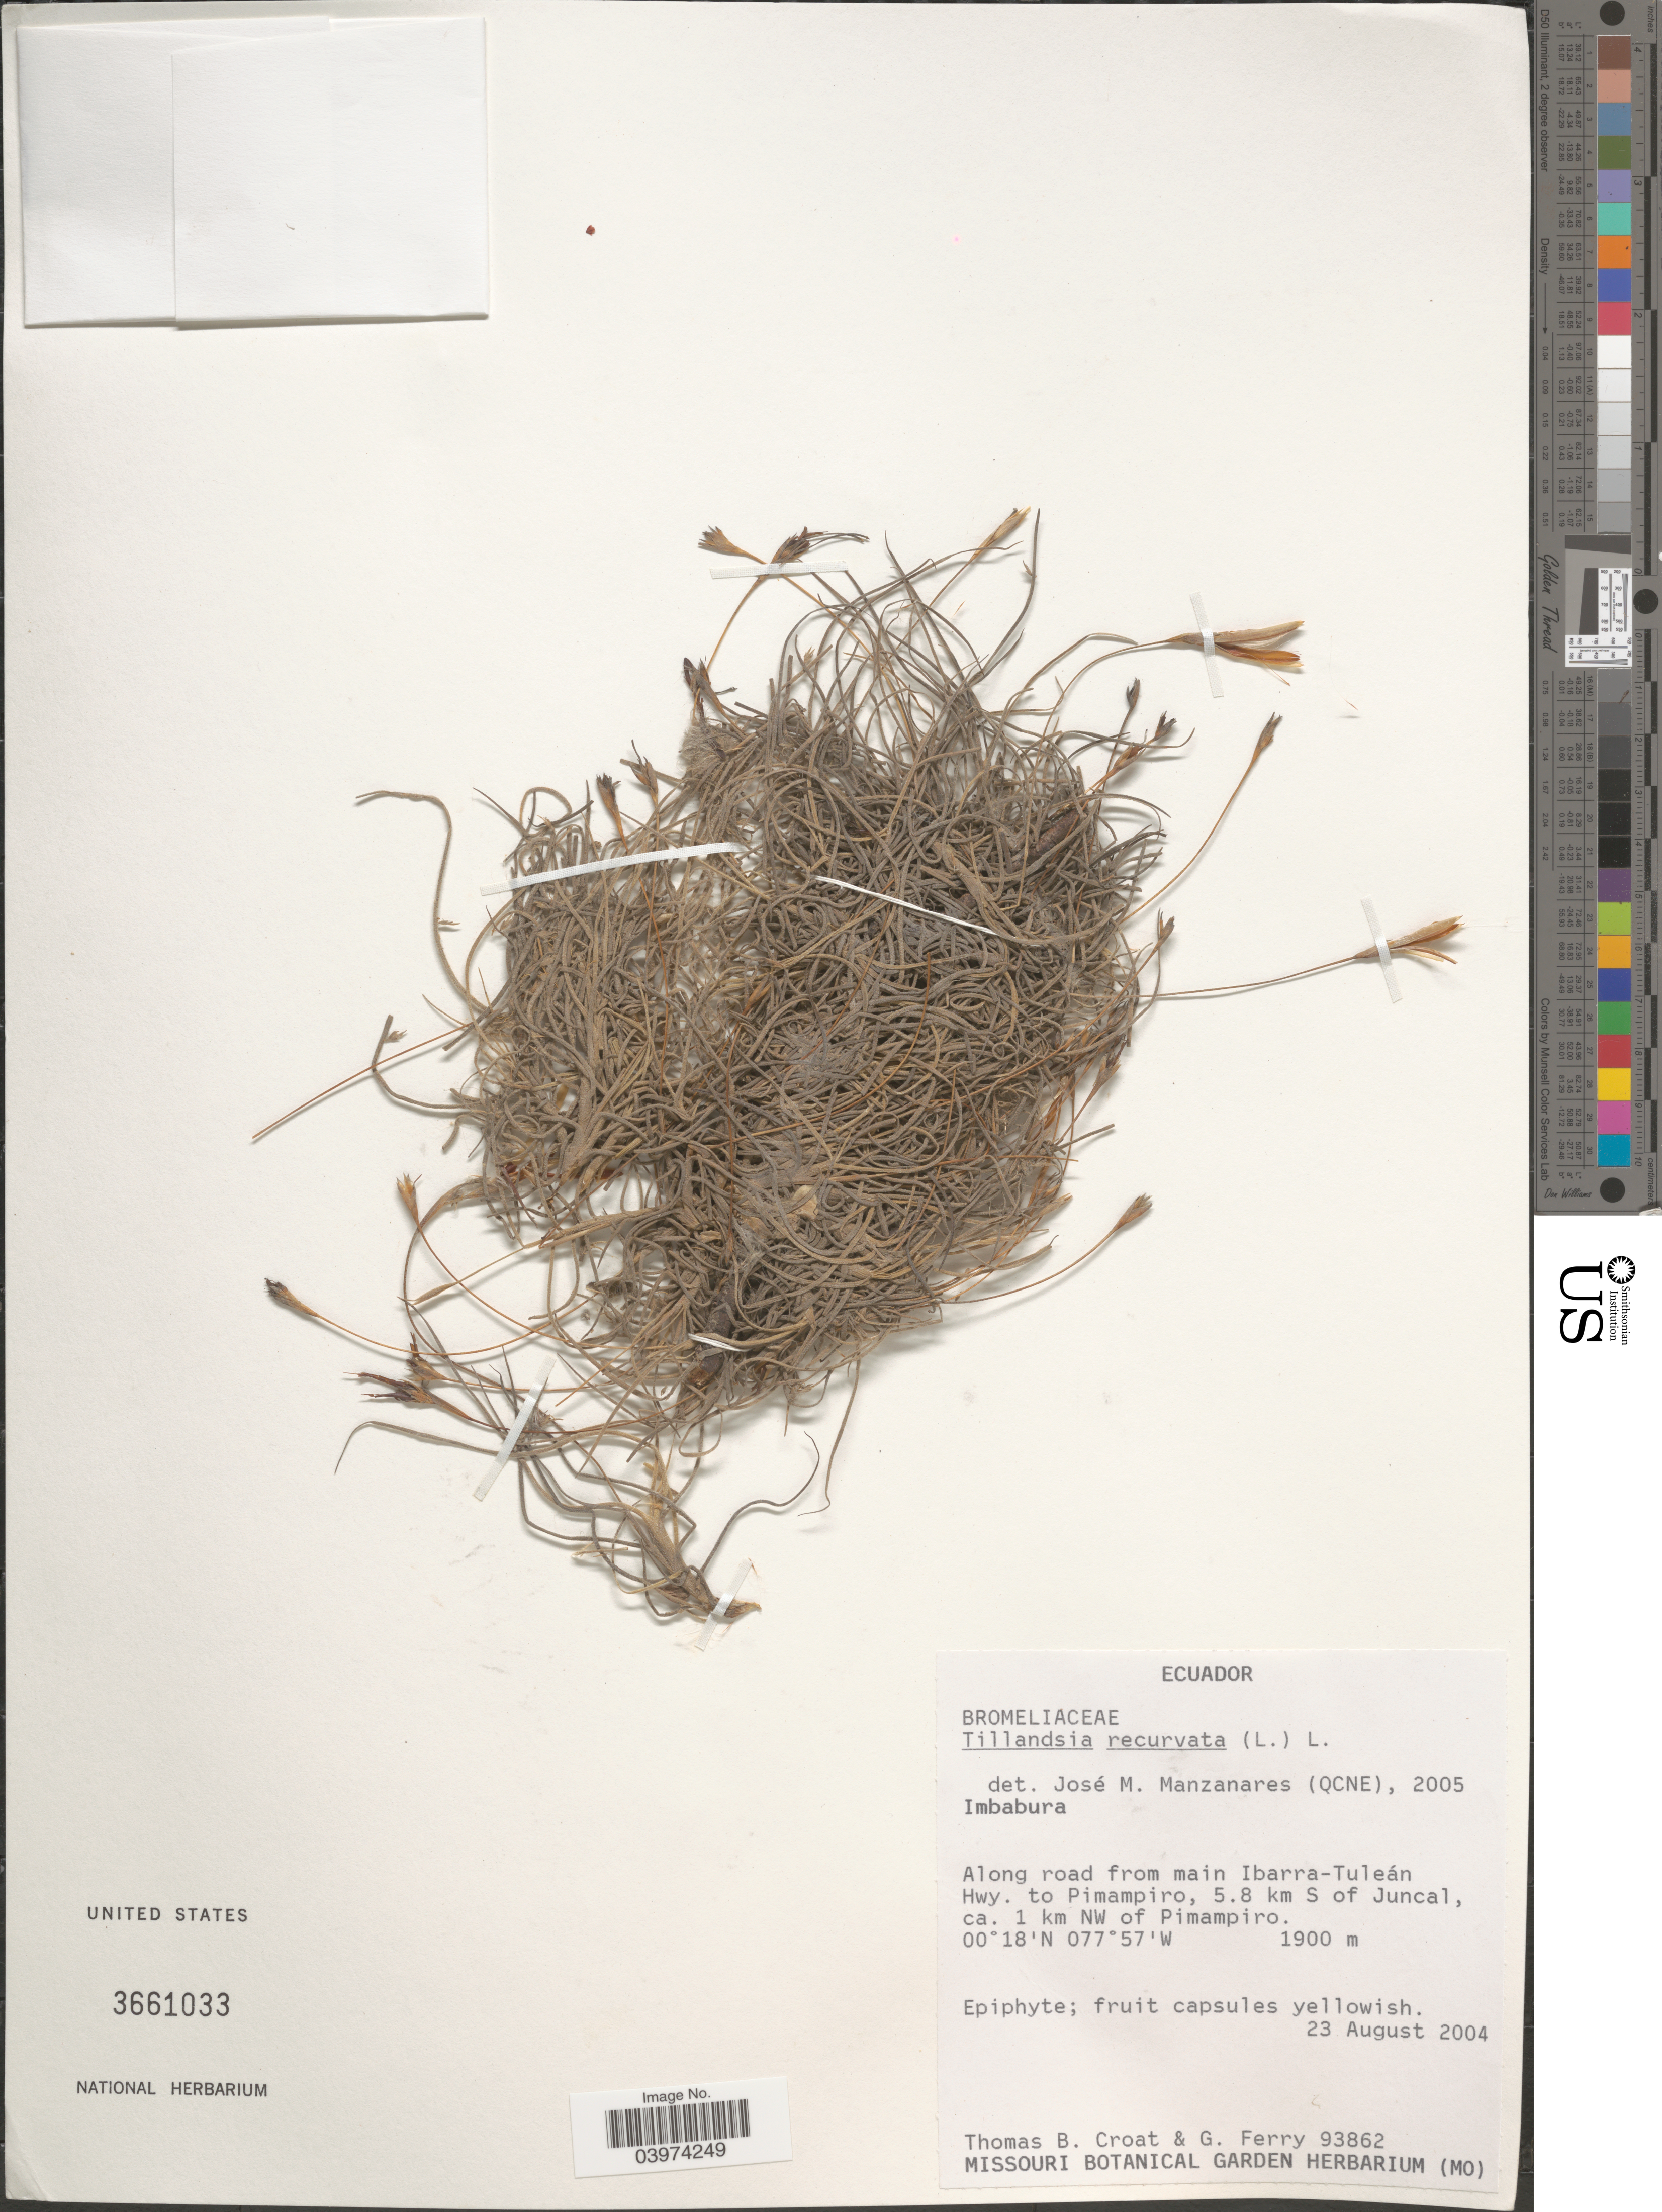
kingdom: Plantae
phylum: Tracheophyta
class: Liliopsida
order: Poales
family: Bromeliaceae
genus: Tillandsia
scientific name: Tillandsia recurvata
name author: L.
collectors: T. B. Croat & G. Ferry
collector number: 93862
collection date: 2004-08-23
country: Ecuador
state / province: Imbabura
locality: Along road from main Ibarra-Tuleán Hwy. to Pimampiro, 5.8 km S of Juncal, ca. 1 km NW of Pimampiro.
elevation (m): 1900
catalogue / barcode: US 3661033